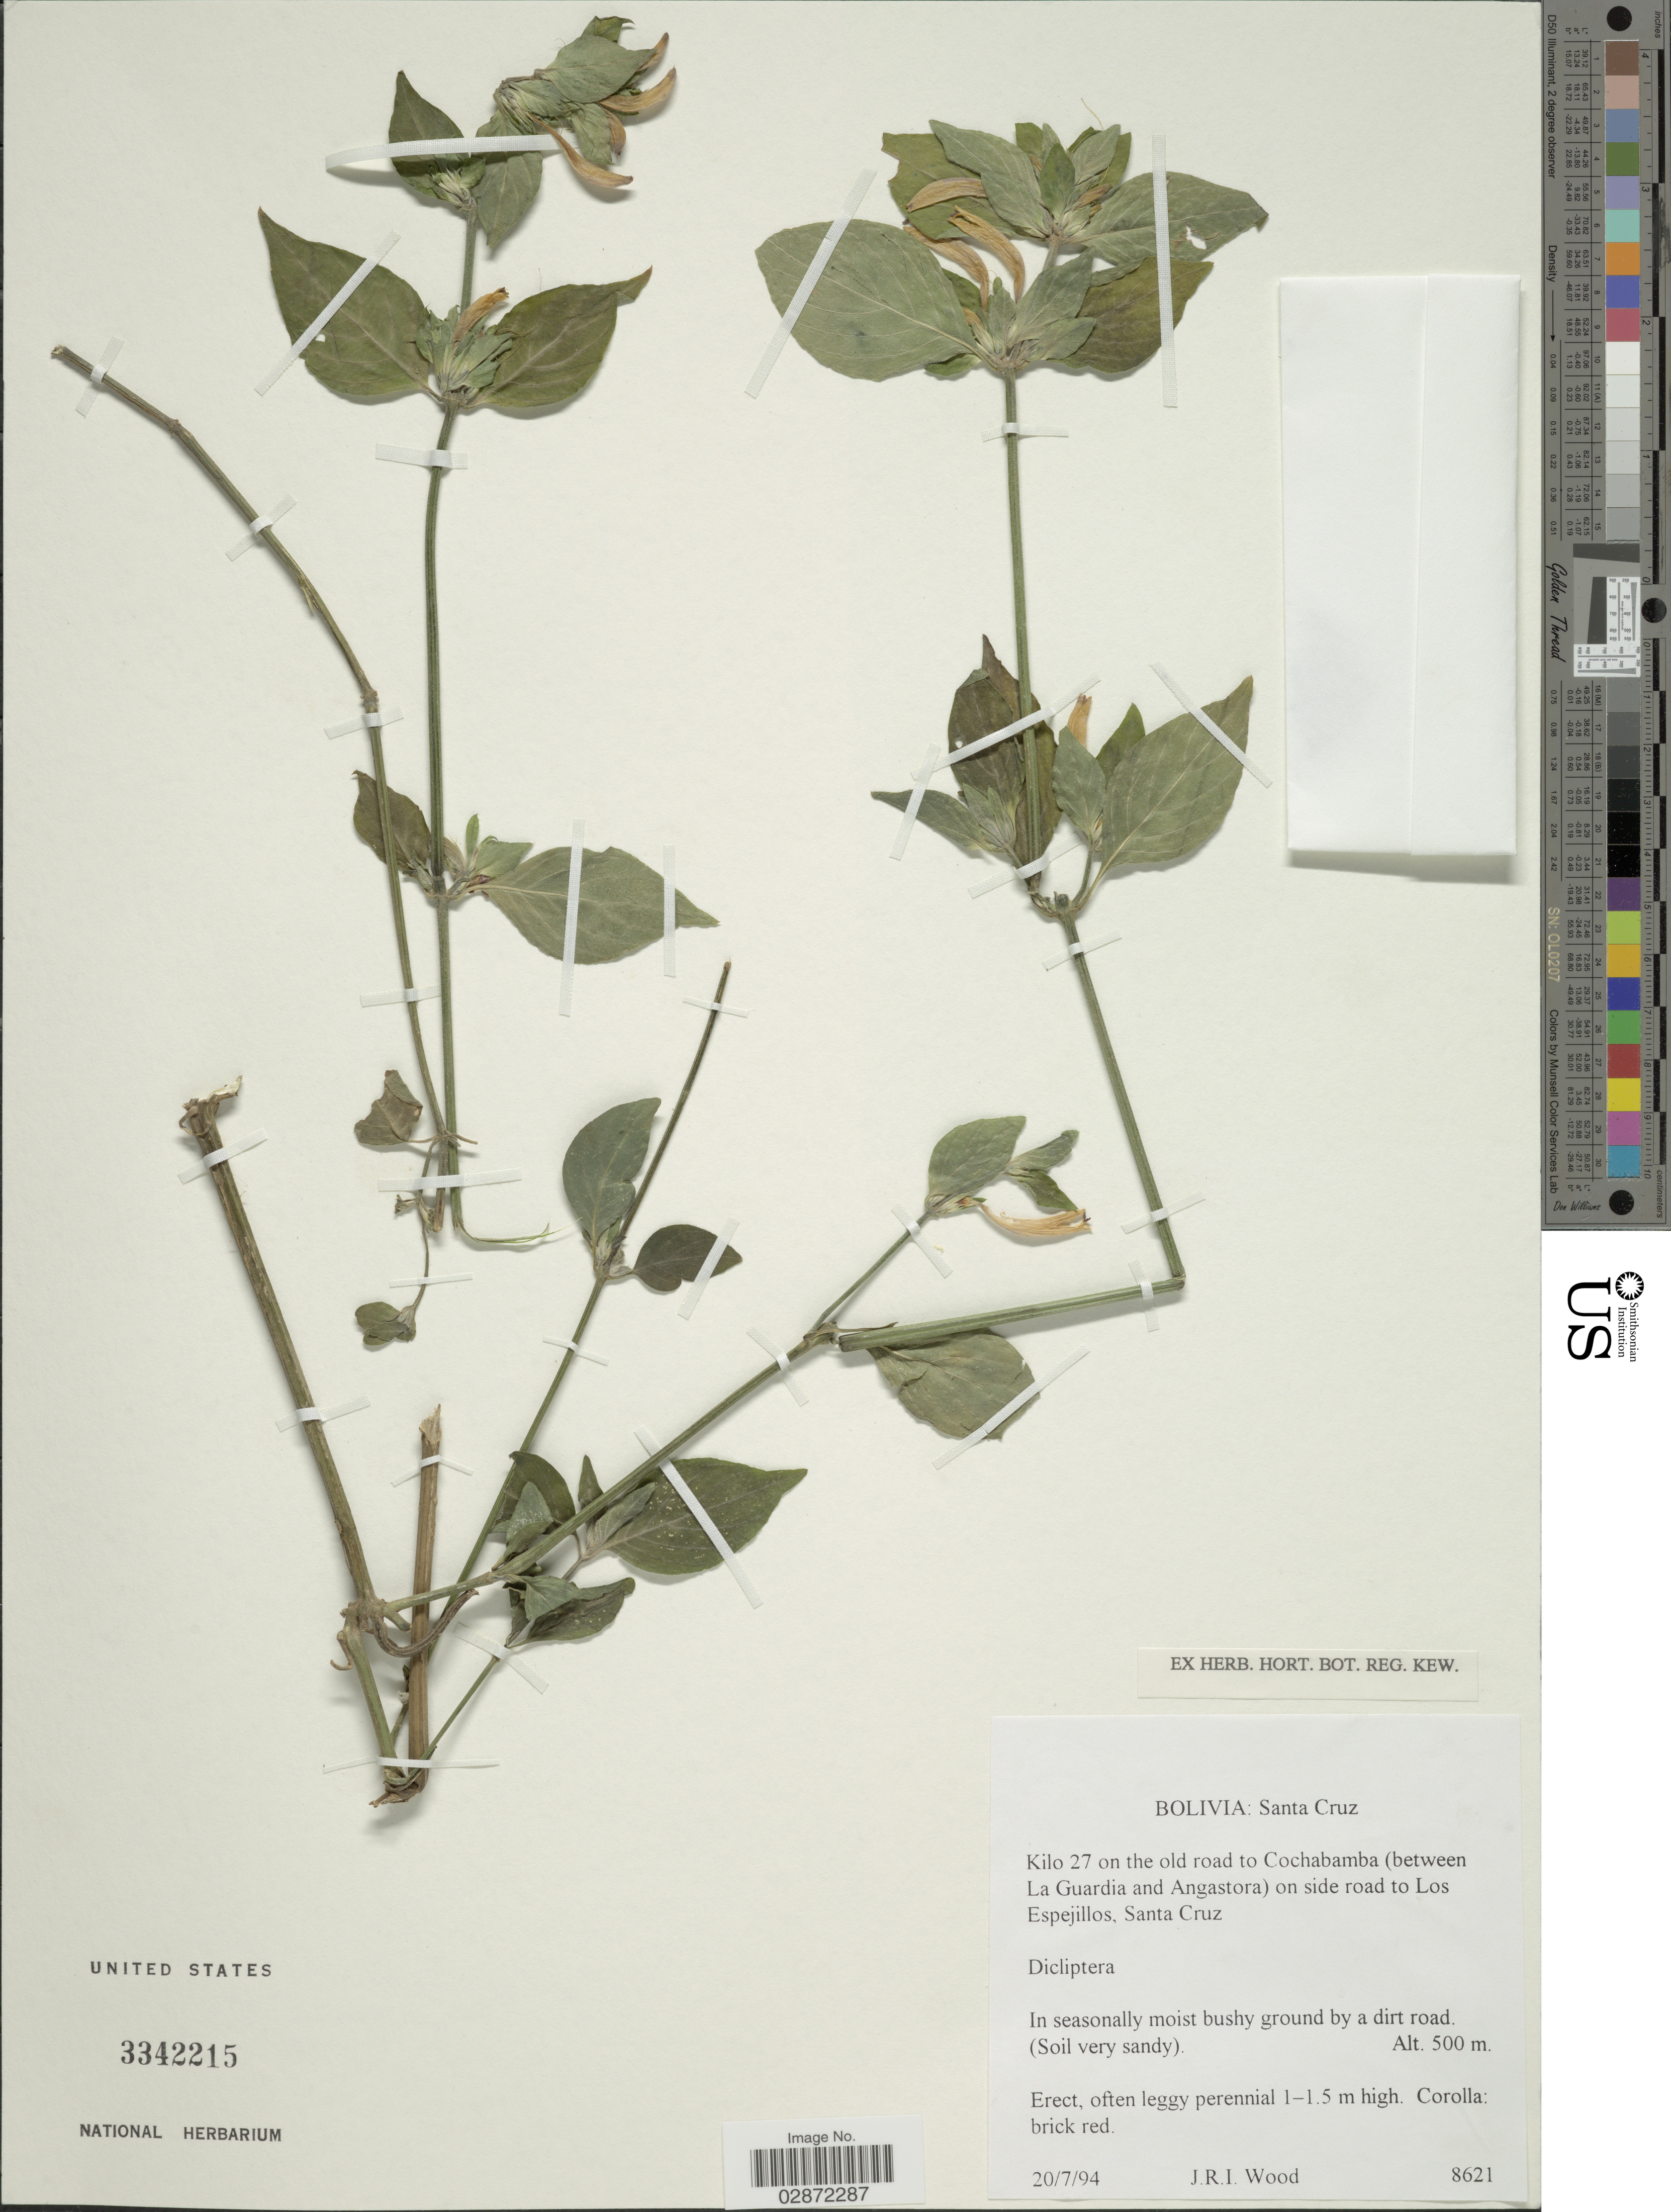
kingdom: Plantae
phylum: Tracheophyta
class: Magnoliopsida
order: Lamiales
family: Acanthaceae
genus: Dicliptera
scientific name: Dicliptera squarrosa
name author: Nees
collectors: J. R. I. Wood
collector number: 8621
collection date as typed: Transcribed d/m/y: 20/7/94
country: Bolivia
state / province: Santa Cruz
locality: Kilo 27 on the old road to Cochabamba (between La Guardia and Angastora) on side road to Los Espejillos.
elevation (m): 500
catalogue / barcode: US 3342215